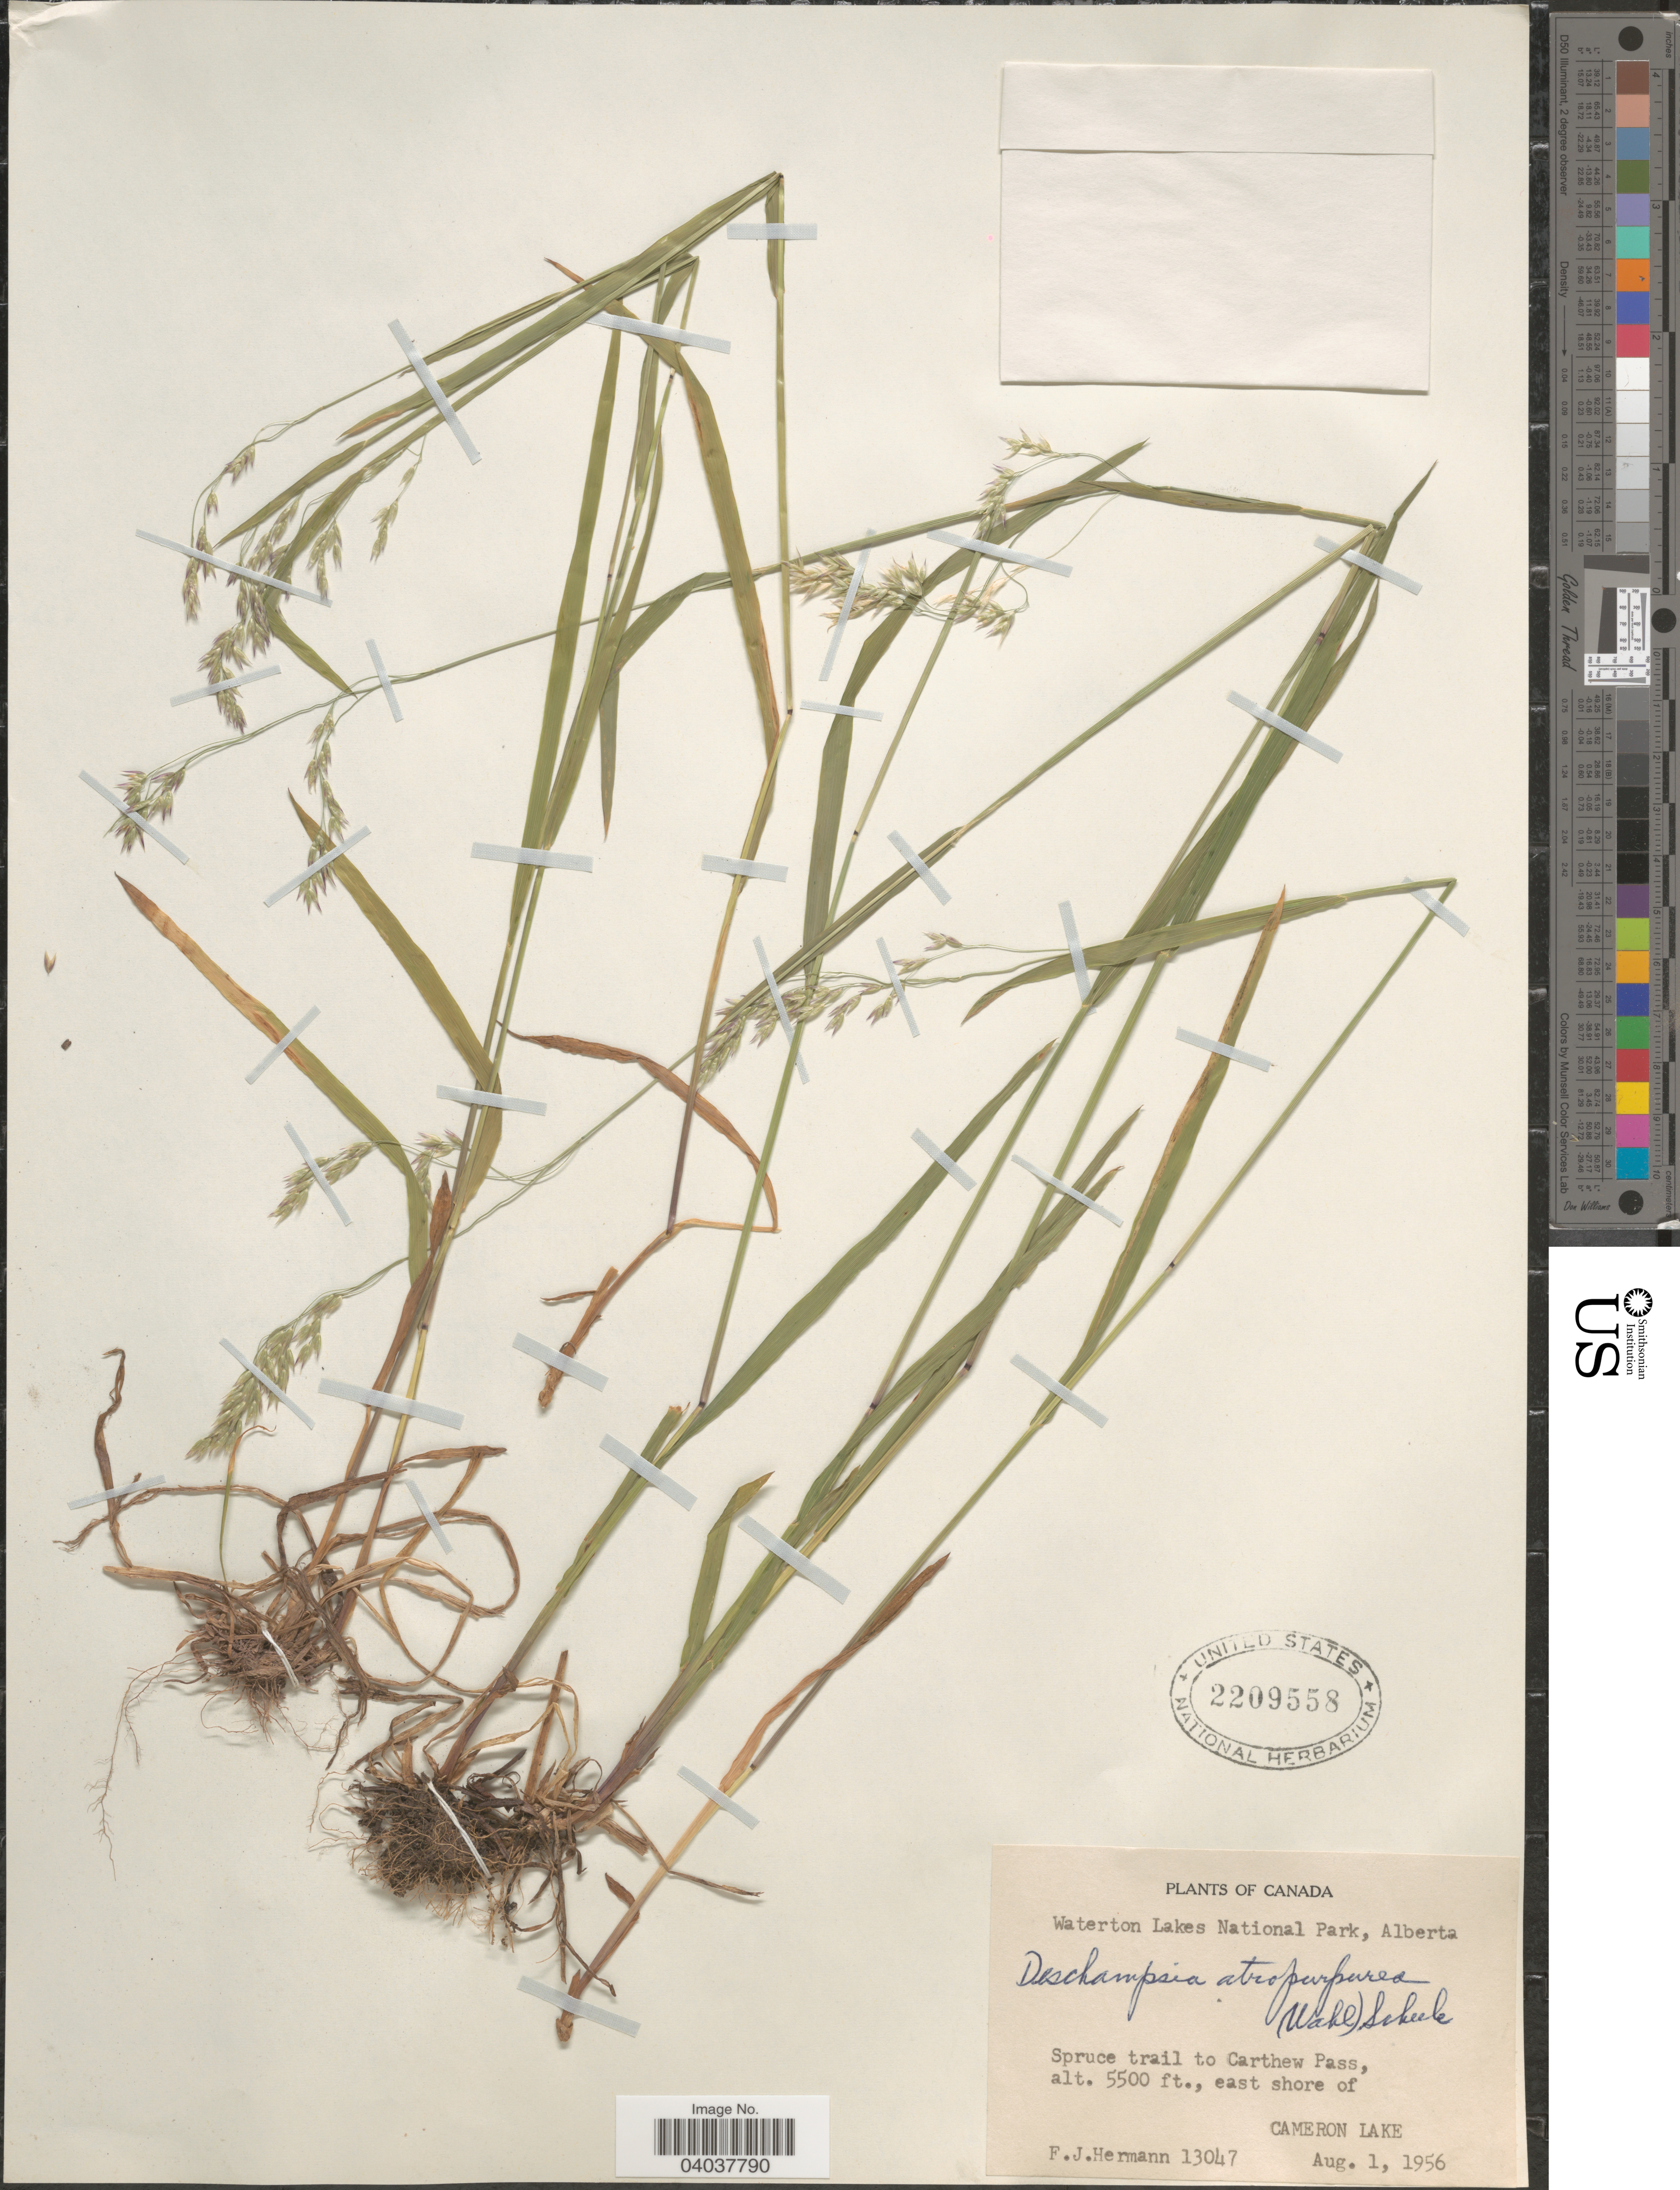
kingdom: Plantae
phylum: Tracheophyta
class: Liliopsida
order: Poales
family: Poaceae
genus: Vahlodea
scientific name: Vahlodea atropurpurea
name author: (Wahlenb.) Fr. ex Hartm.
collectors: F. J. Hermann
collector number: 13047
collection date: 1956-08-01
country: Canada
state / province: Alberta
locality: Waterton Lakes National Park. Spruce trail to Carthew Pass, east shore of Cameron Lake.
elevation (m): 1676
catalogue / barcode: US 2209558